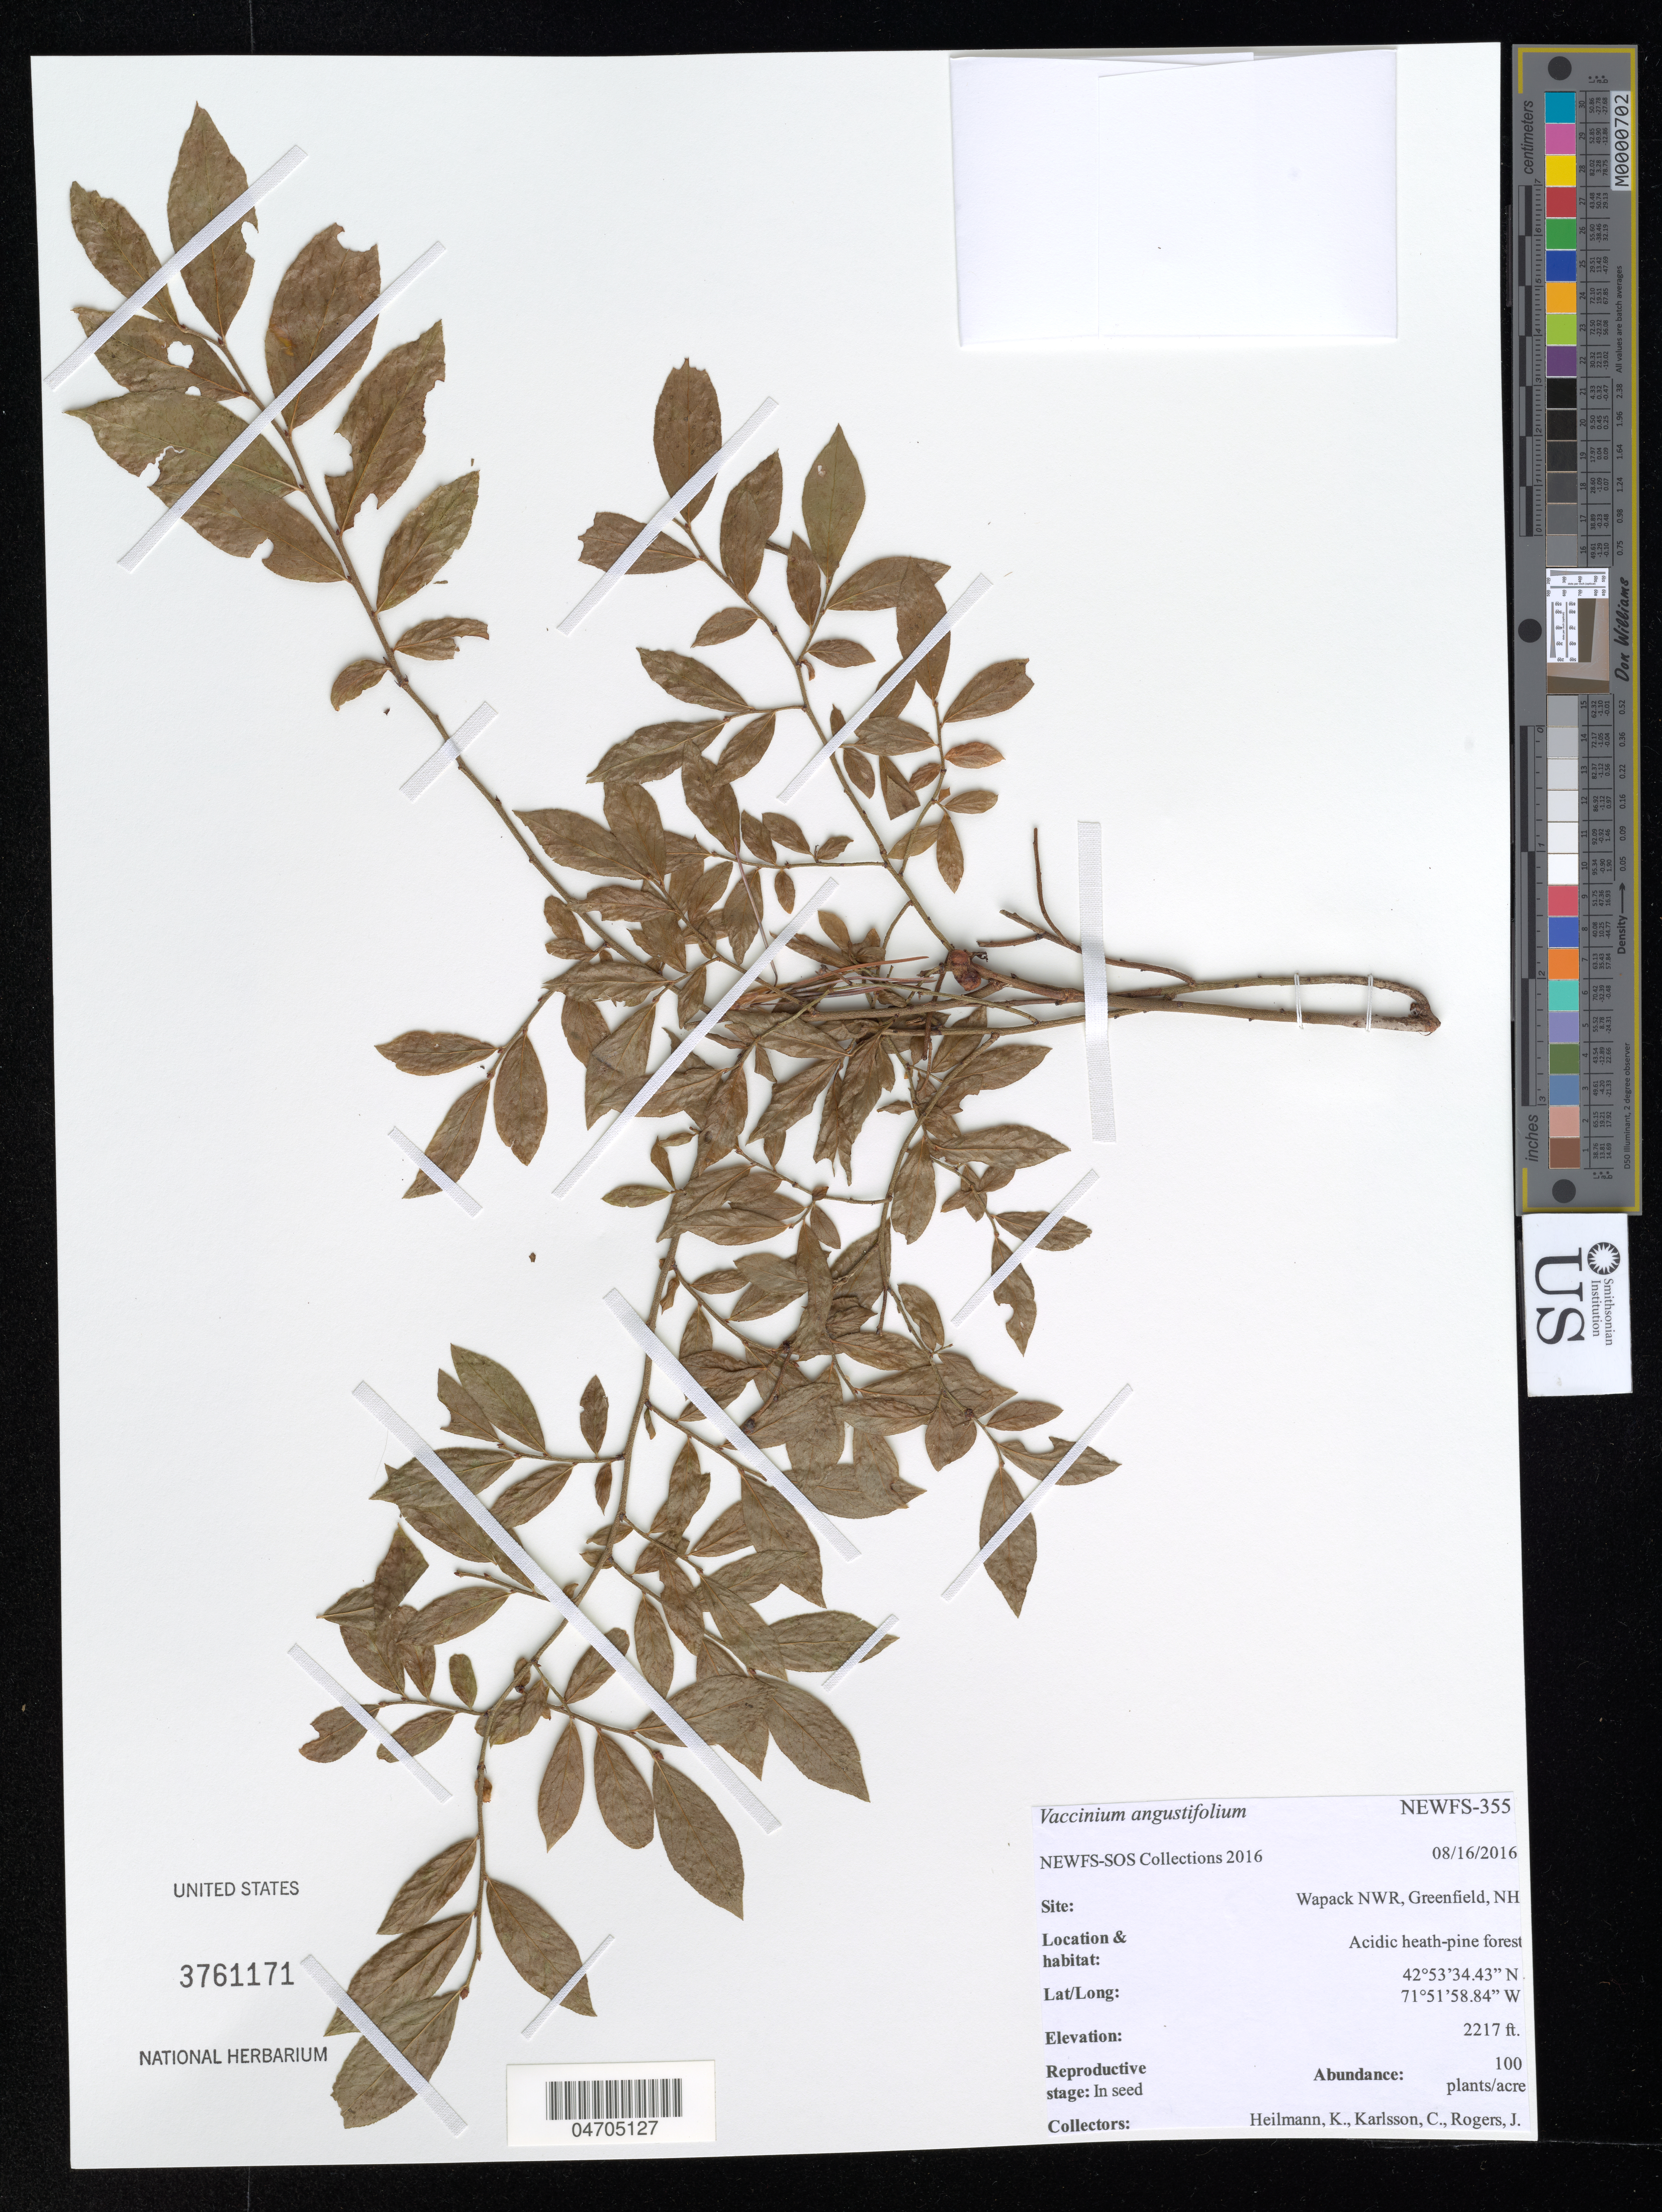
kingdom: Plantae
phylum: Tracheophyta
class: Magnoliopsida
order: Ericales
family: Ericaceae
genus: Vaccinium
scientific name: Vaccinium angustifolium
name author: Aiton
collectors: K. Heilmann, C. Karlsson & J. Rogers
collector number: NEWFS-355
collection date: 2016-08-16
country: United States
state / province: New Hampshire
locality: Wapack NWR, Greenfield.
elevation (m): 676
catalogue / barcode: US 3761171